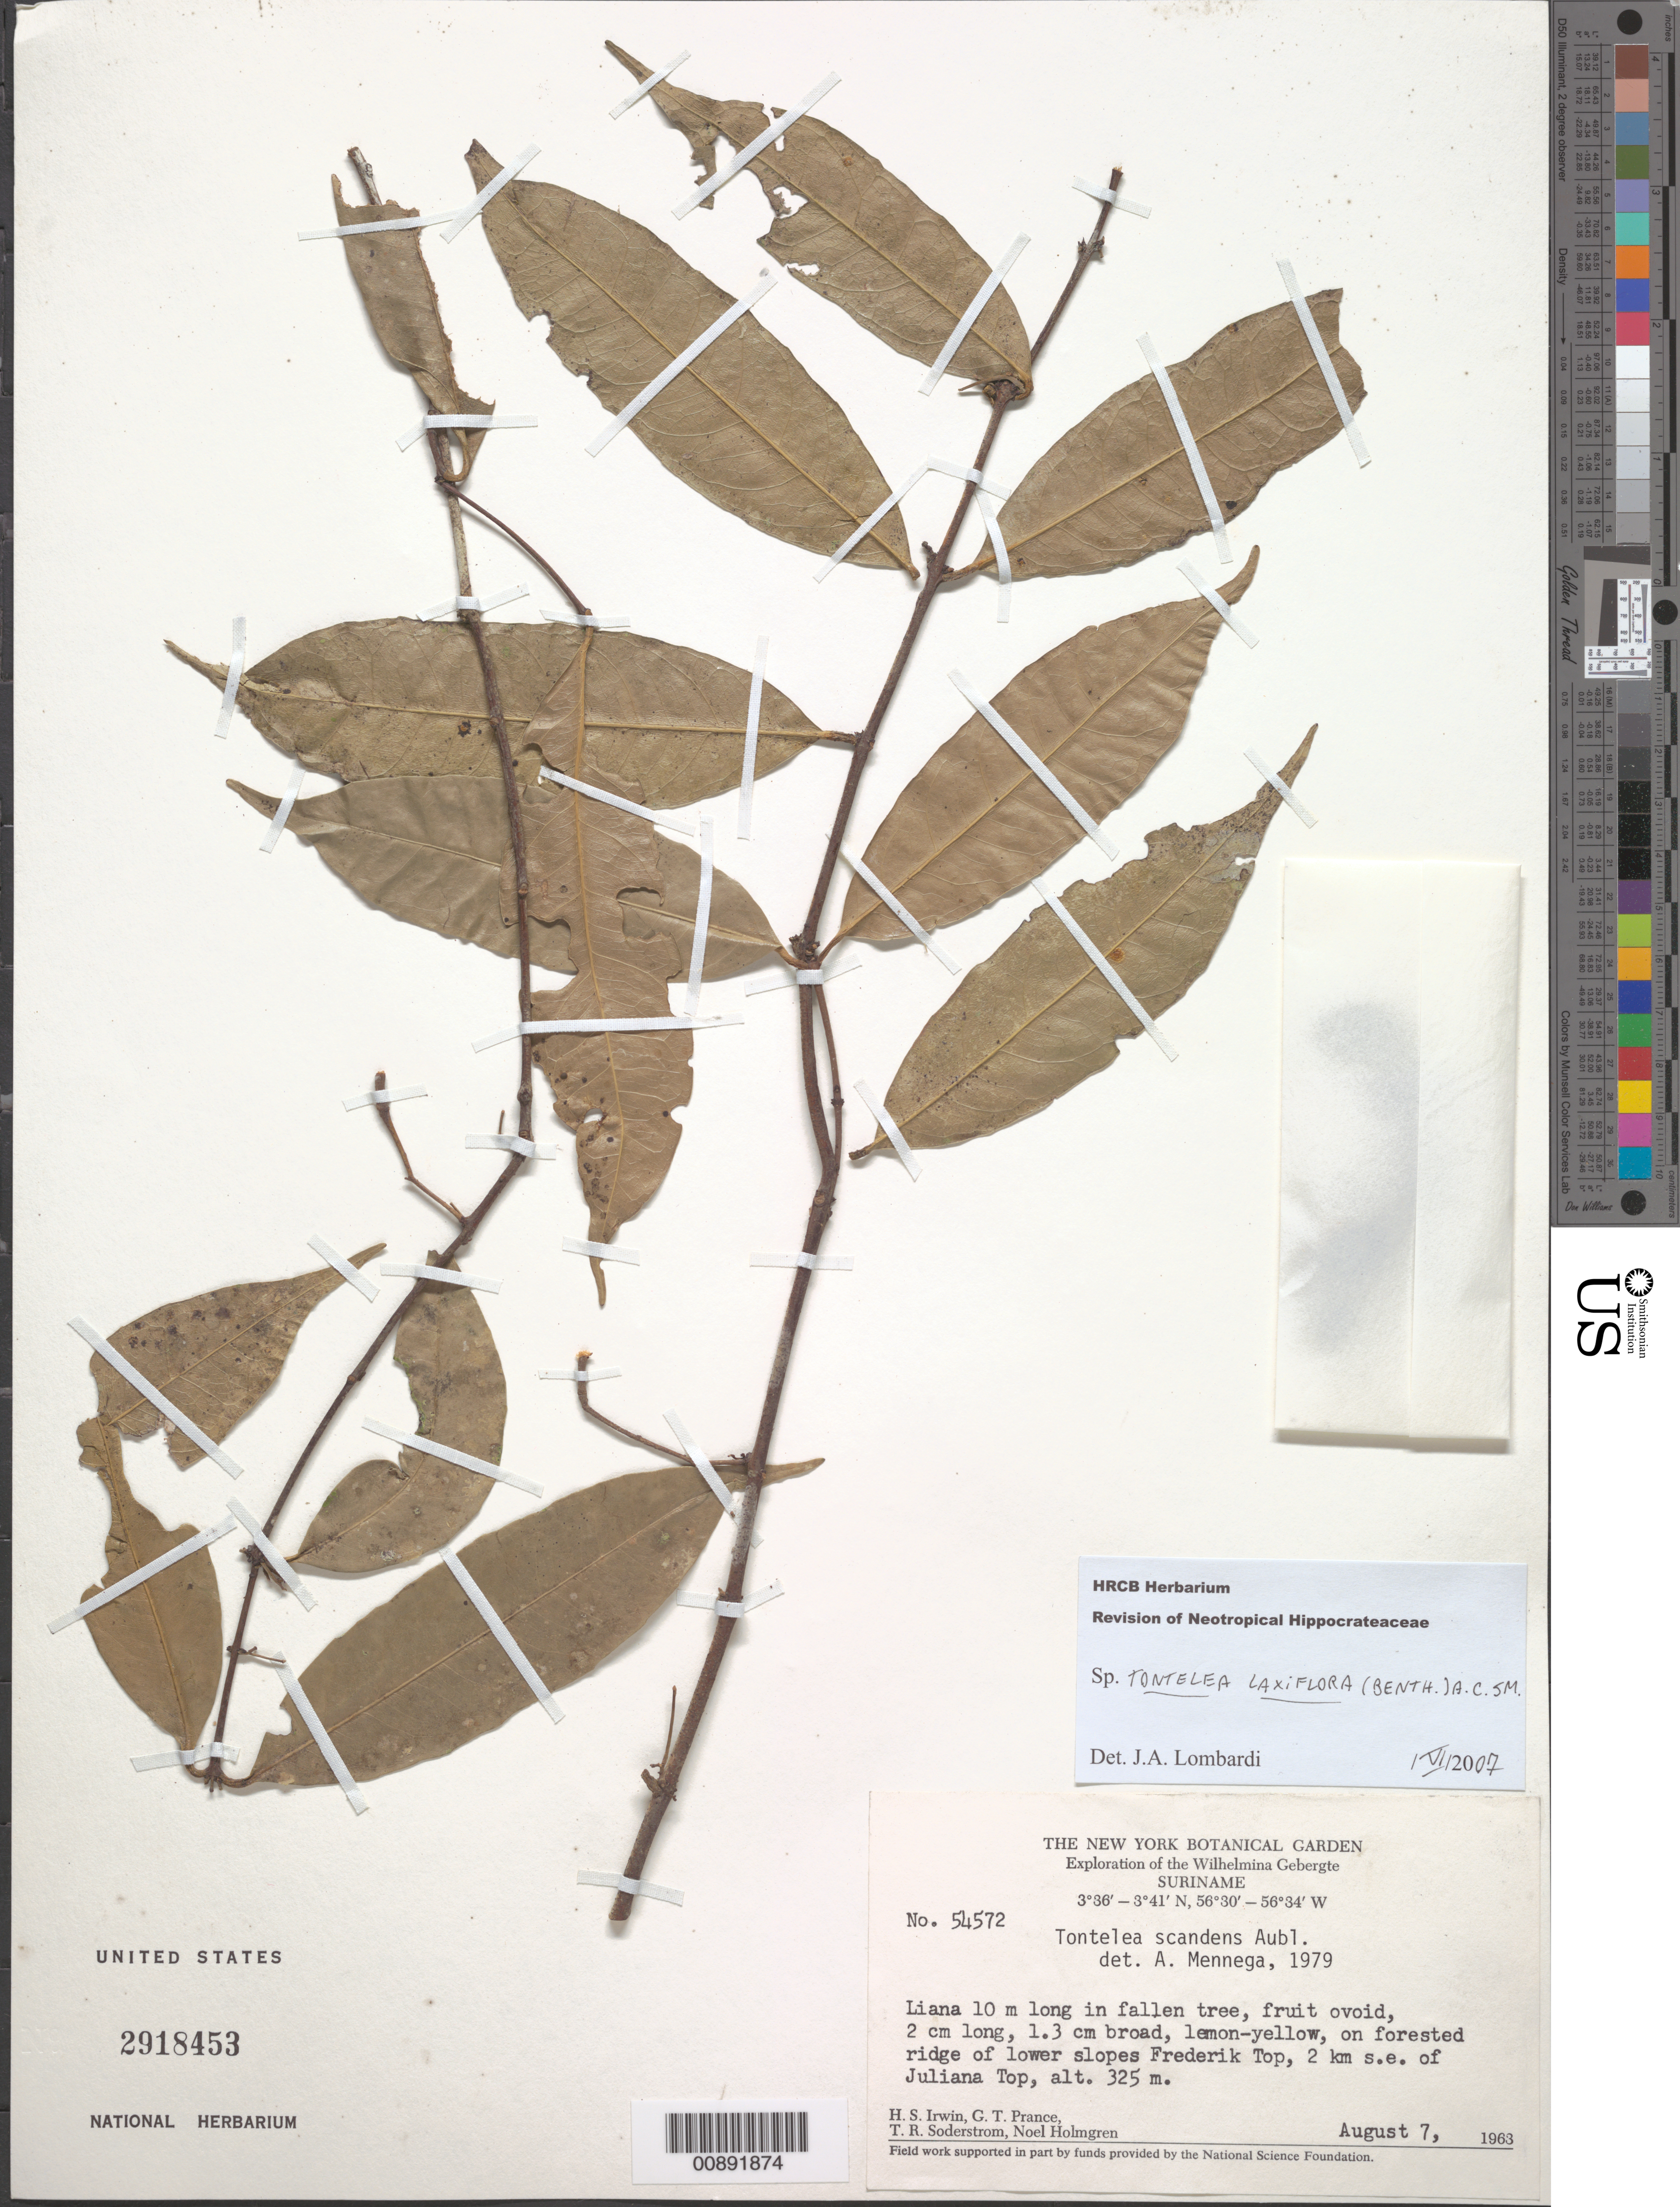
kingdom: Plantae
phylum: Tracheophyta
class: Magnoliopsida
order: Celastrales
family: Celastraceae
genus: Tontelea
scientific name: Tontelea laxiflora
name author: (Benth.) A.C. Sm.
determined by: Lombardi, Julio A.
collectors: H. Irwin, G. T. Prance, T. R. Soderstrom & N. H. Holmgren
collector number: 54572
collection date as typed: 7-Aug-63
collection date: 1963-08-07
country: Suriname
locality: Frederik Top, 2 km SE of Juliana Top, Wilhelmina Gebergte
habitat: Forested ridge of lower slopes; in fallen tree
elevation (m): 325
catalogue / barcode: US 2918453